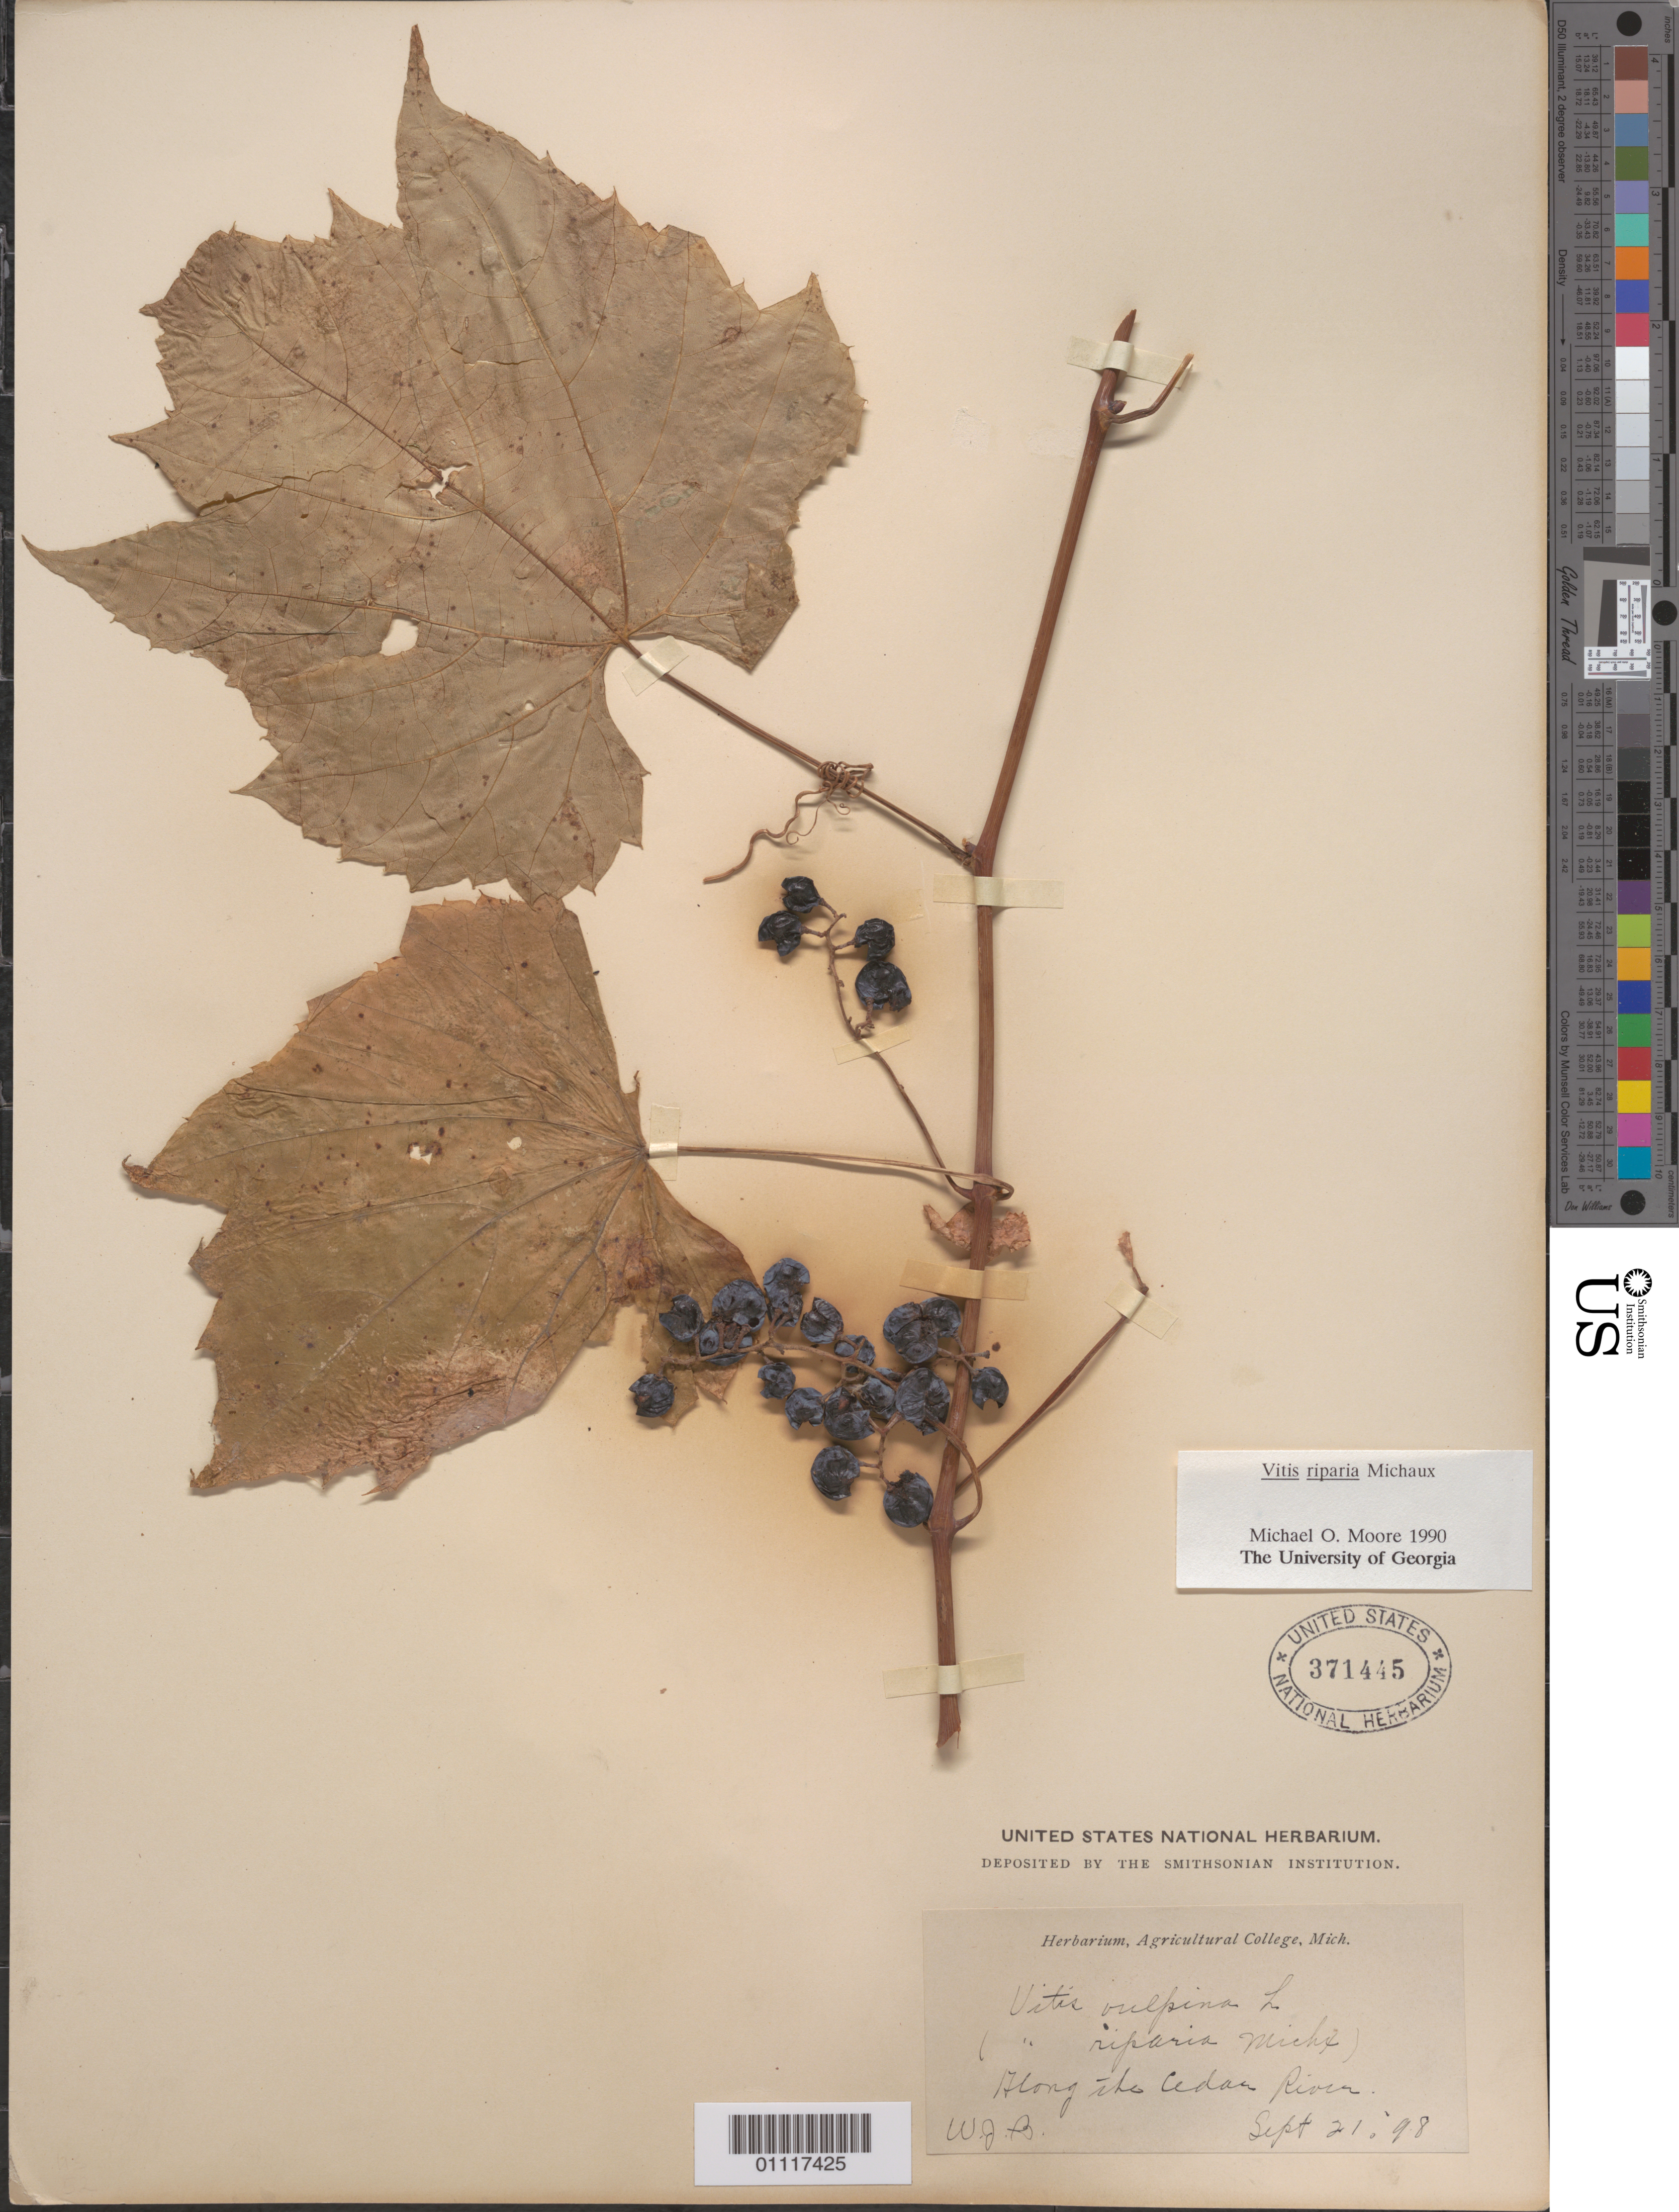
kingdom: Plantae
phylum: Tracheophyta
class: Magnoliopsida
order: Vitales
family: Vitaceae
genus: Vitis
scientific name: Vitis riparia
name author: Michx.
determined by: Moore, M. O.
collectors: W. J. Beal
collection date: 1898-09-21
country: United States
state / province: Michigan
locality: Along the Cedar River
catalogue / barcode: US 371445